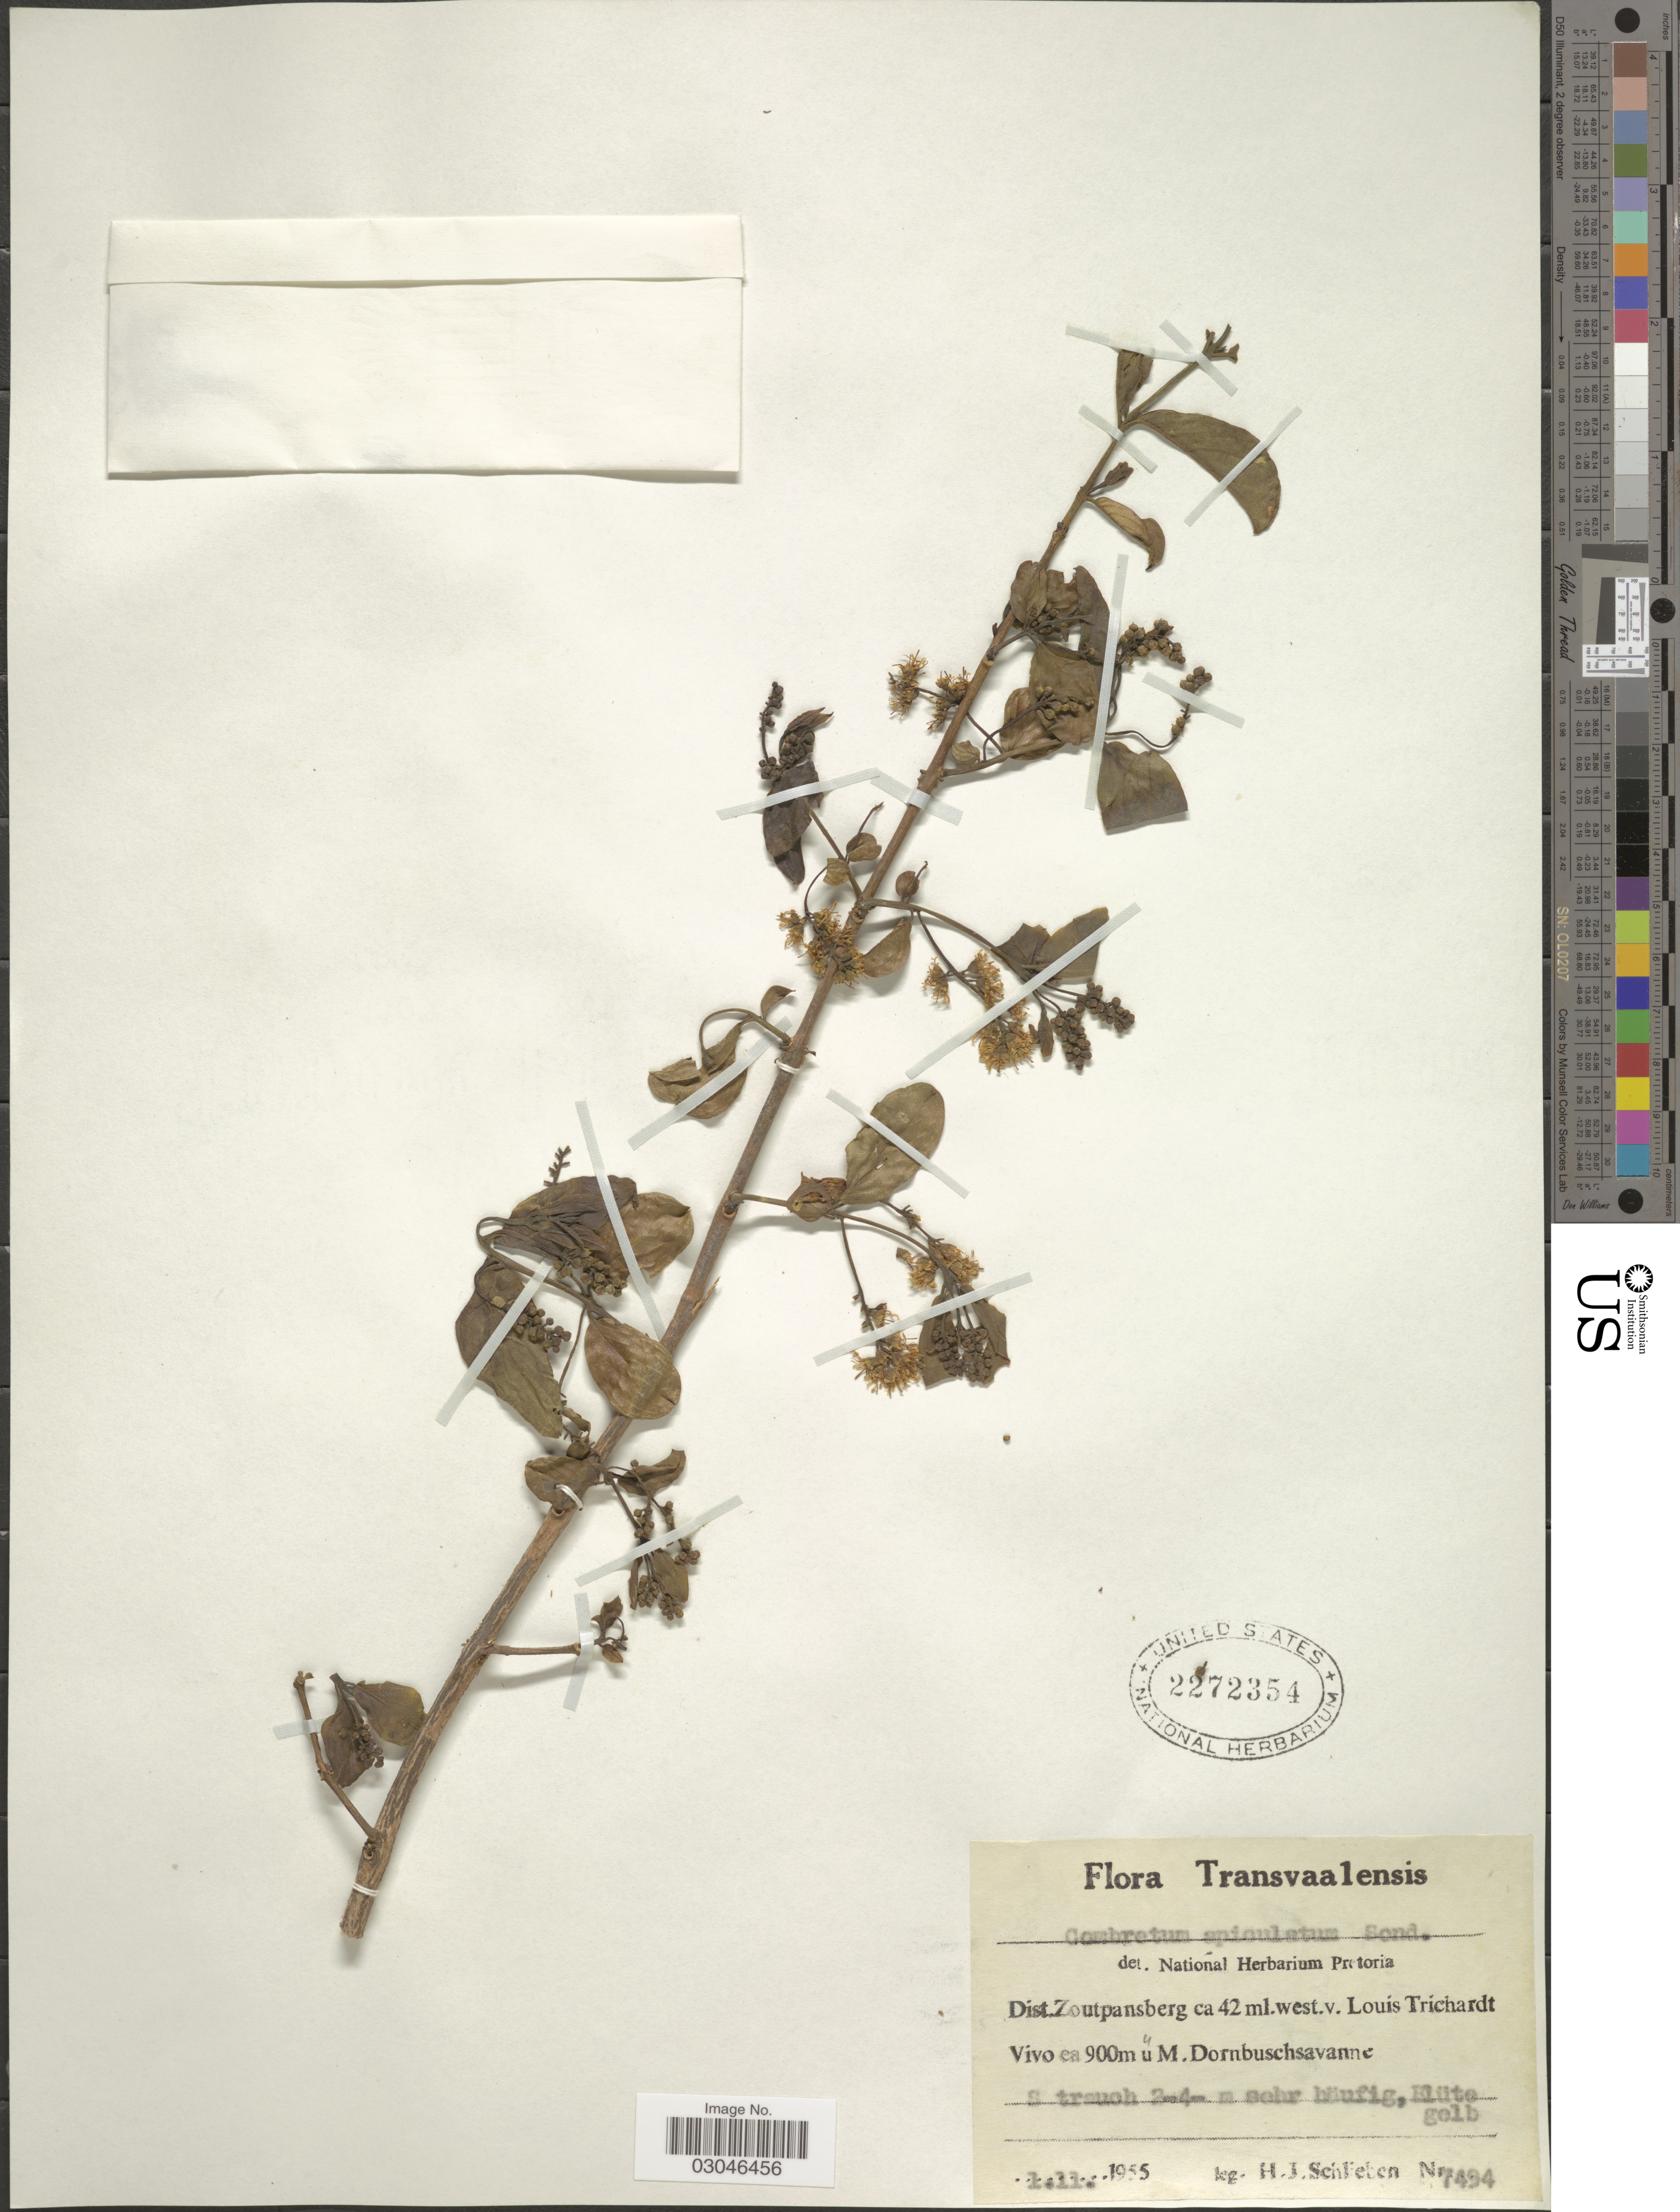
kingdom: Plantae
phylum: Tracheophyta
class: Magnoliopsida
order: Myrtales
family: Combretaceae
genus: Combretum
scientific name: Combretum apiculatum subsp. apiculatum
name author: Sond.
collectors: H. J. Schlieben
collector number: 7494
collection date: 1955-11-01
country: South Africa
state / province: Limpopo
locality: Transvaalensis. Dist. Zoutpansberg ca 42 ml.westl.v. Louis Trichardt Vivo.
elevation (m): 900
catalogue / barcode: US 2272354